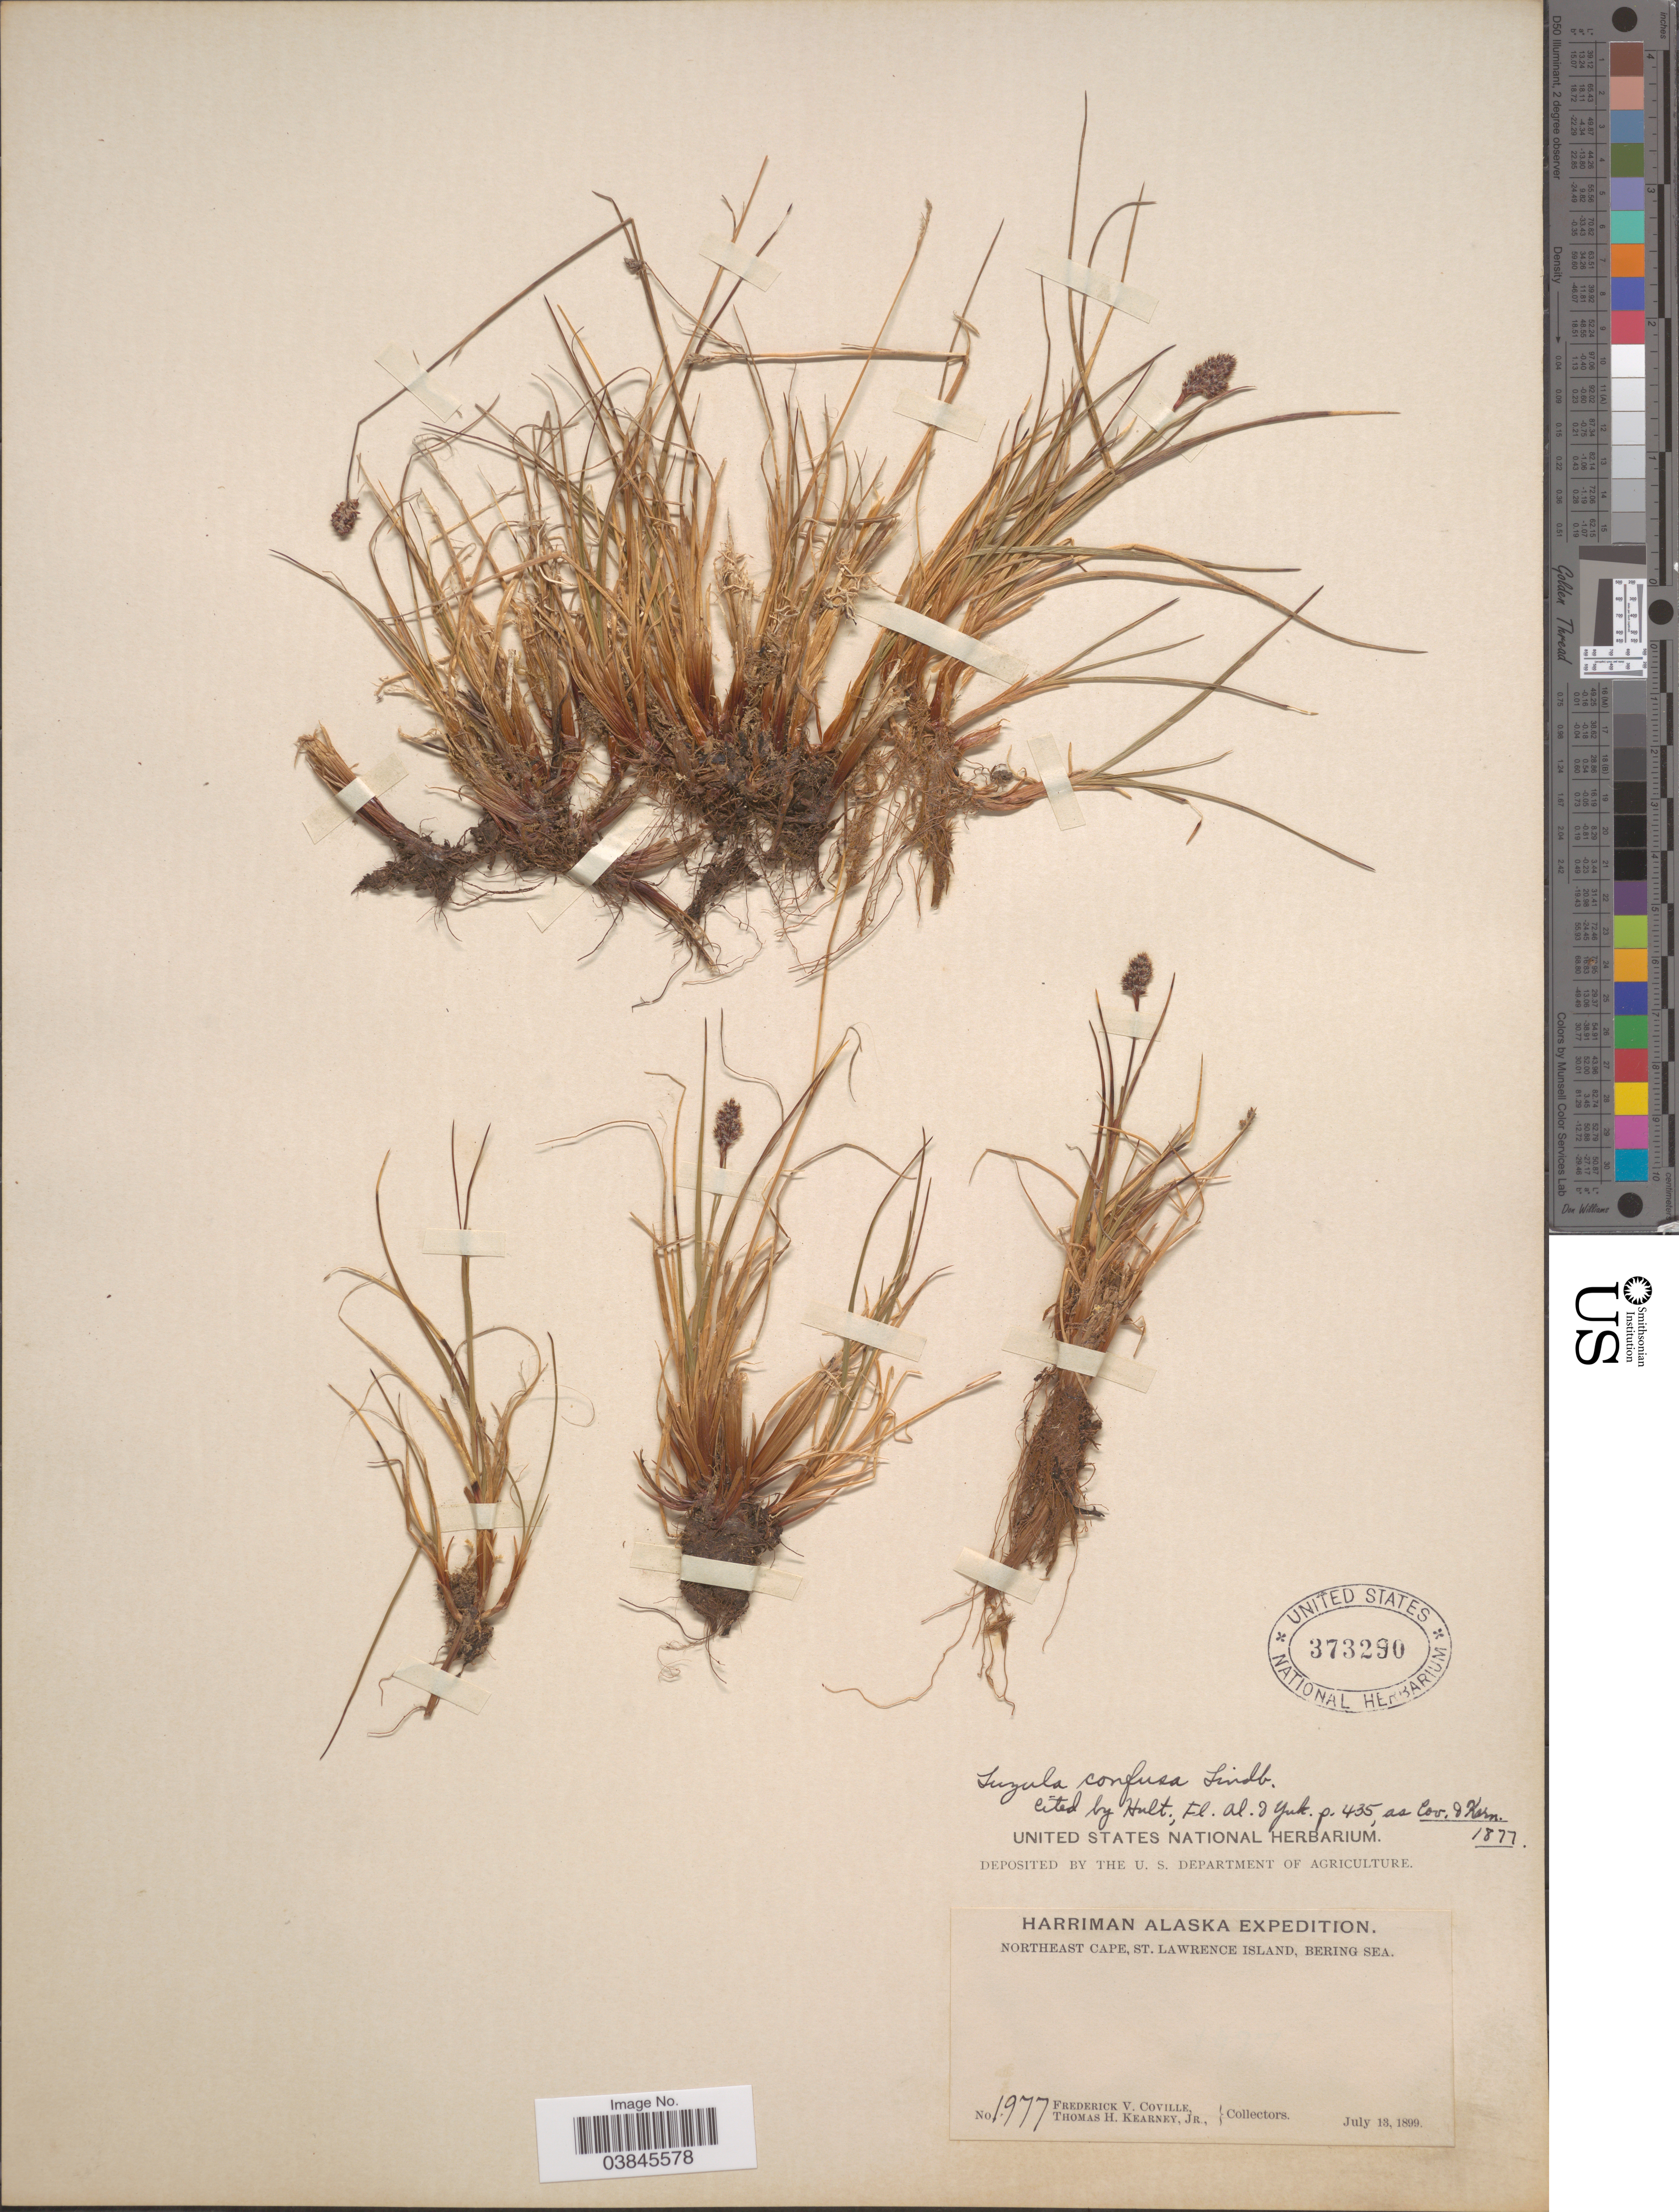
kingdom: Plantae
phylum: Tracheophyta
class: Liliopsida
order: Poales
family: Juncaceae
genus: Luzula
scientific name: Luzula confusa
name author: Lindeb.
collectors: F. V. Coville & T. H. Kearney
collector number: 1977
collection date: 1899-07-13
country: United States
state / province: Alaska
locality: Harriman Alaska. Northeast Cape, St. Lawrence Island, Bering Sea.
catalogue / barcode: US 373290